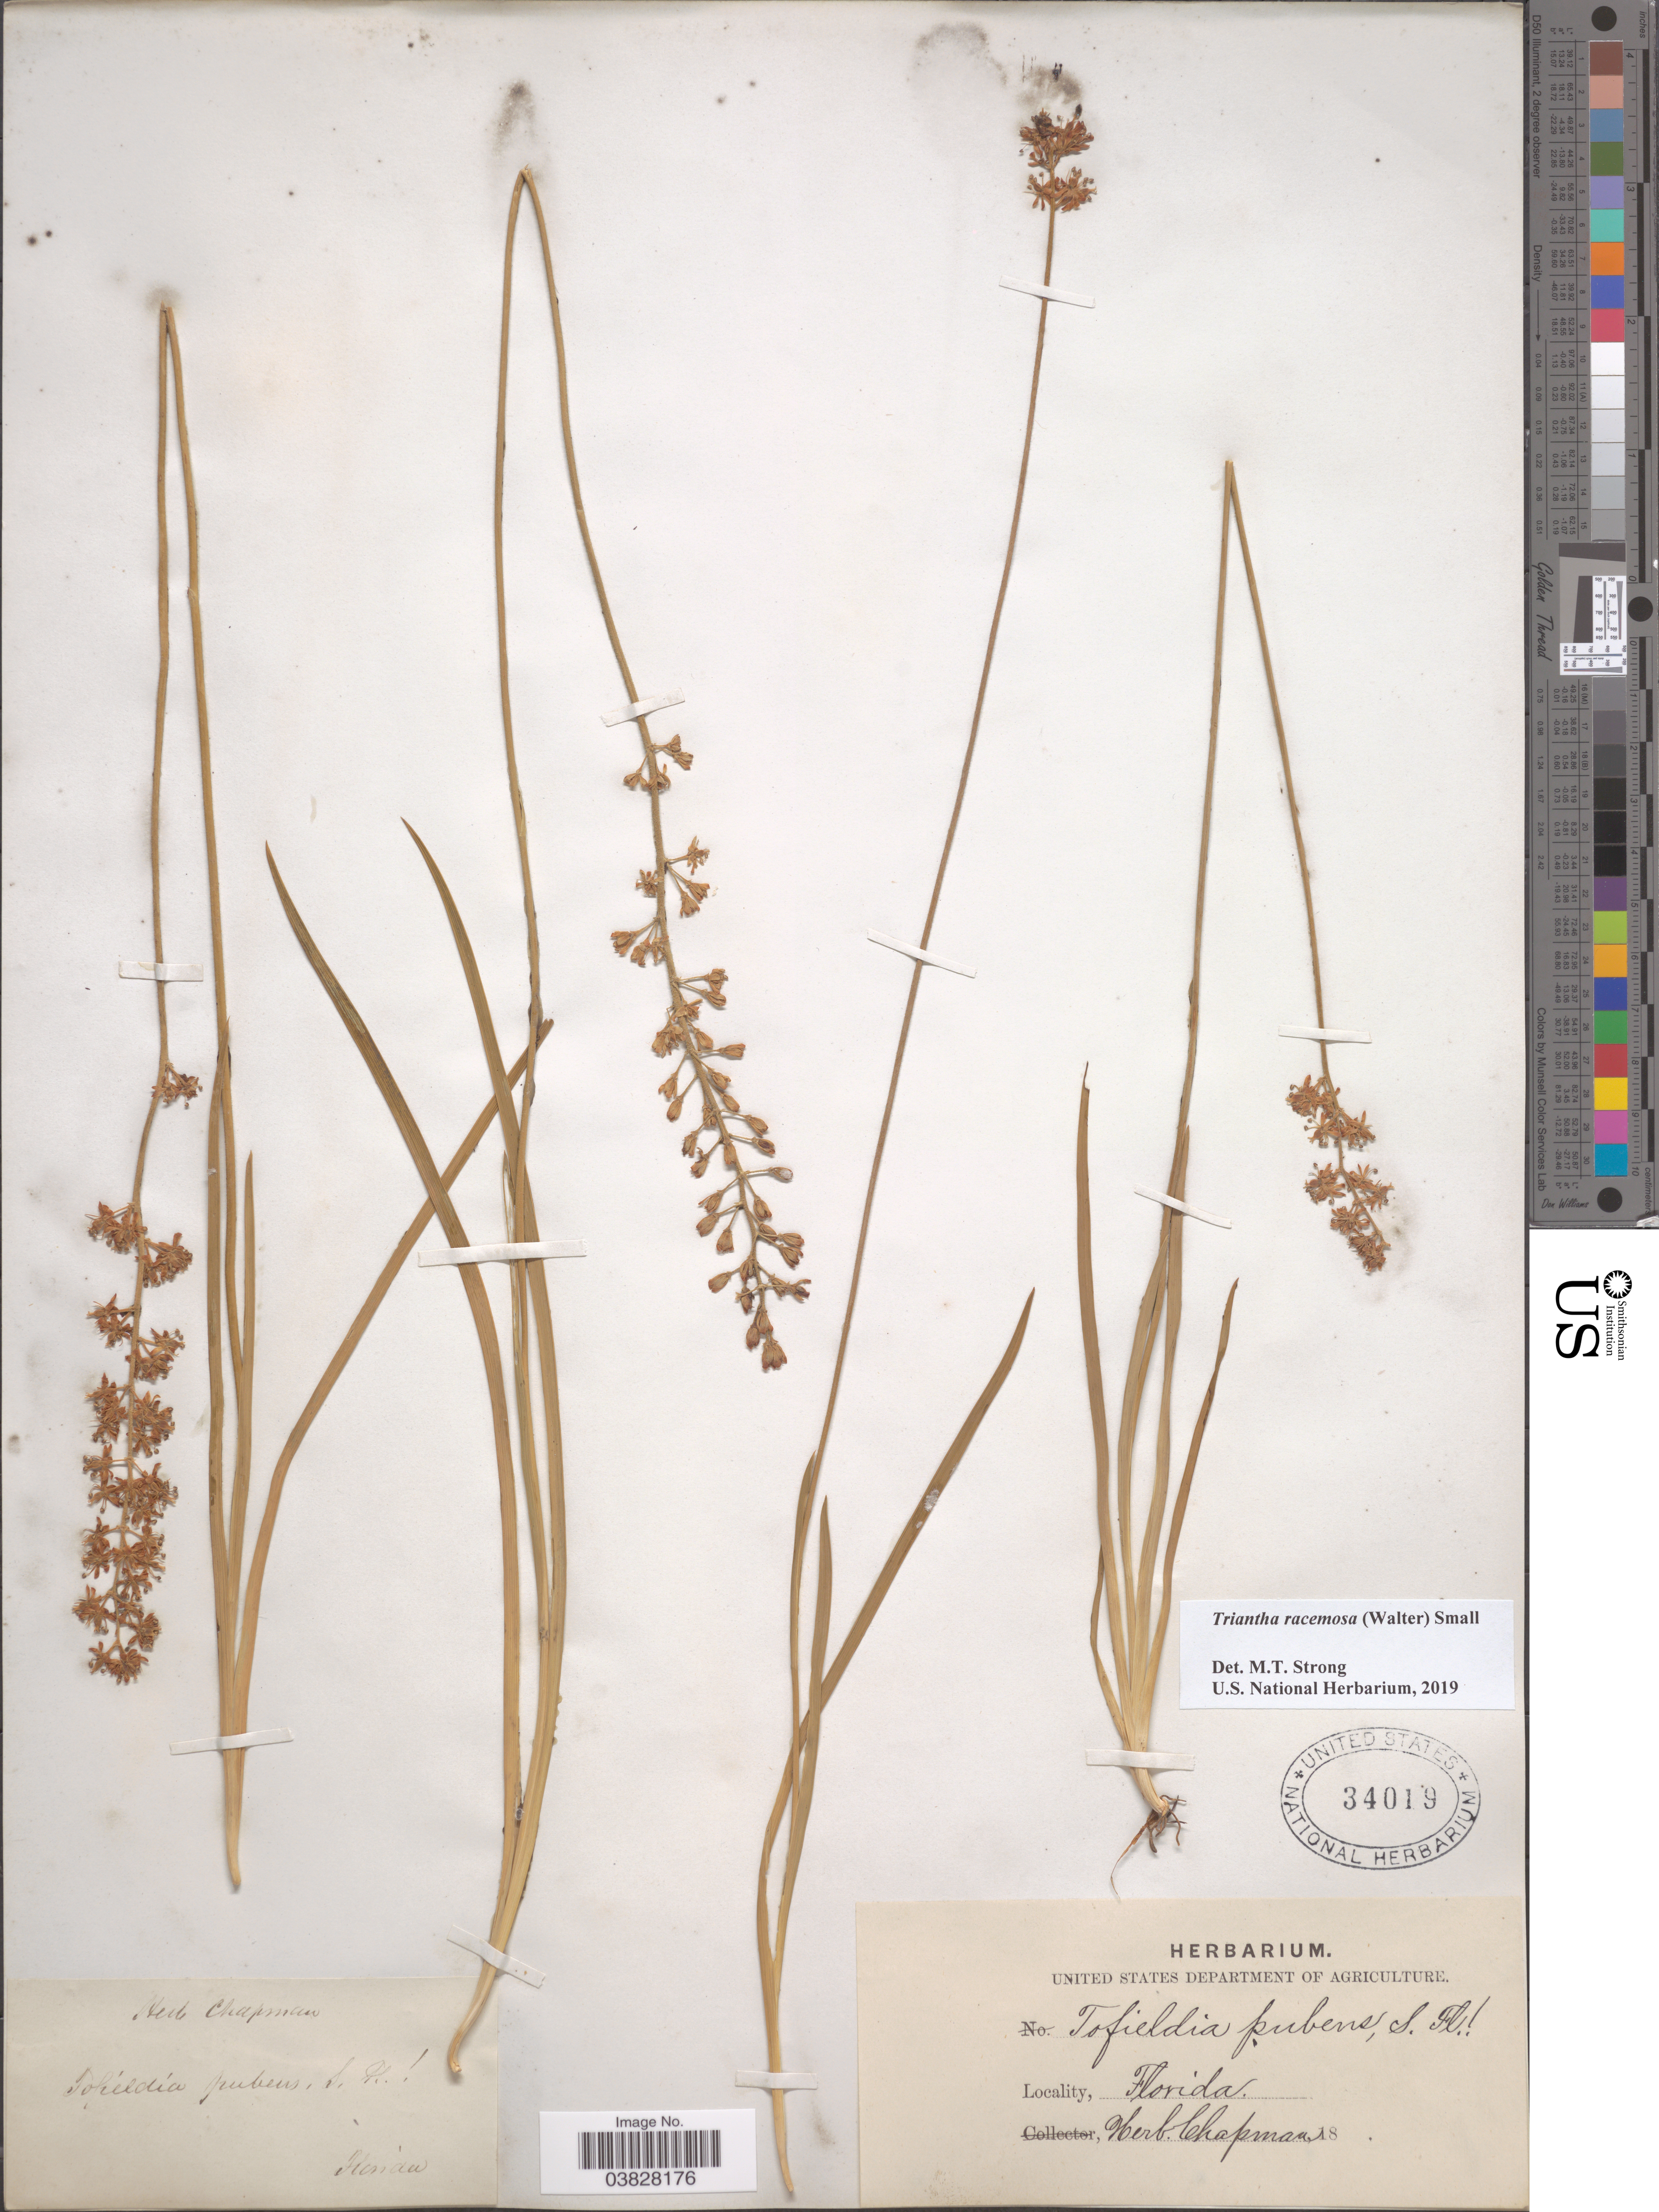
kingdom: Plantae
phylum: Tracheophyta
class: Liliopsida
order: Alismatales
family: Tofieldiaceae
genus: Triantha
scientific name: Triantha racemosa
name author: (Walter) Small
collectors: ex herb. Chapman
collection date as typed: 18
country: United States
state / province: Florida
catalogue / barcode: US 34019